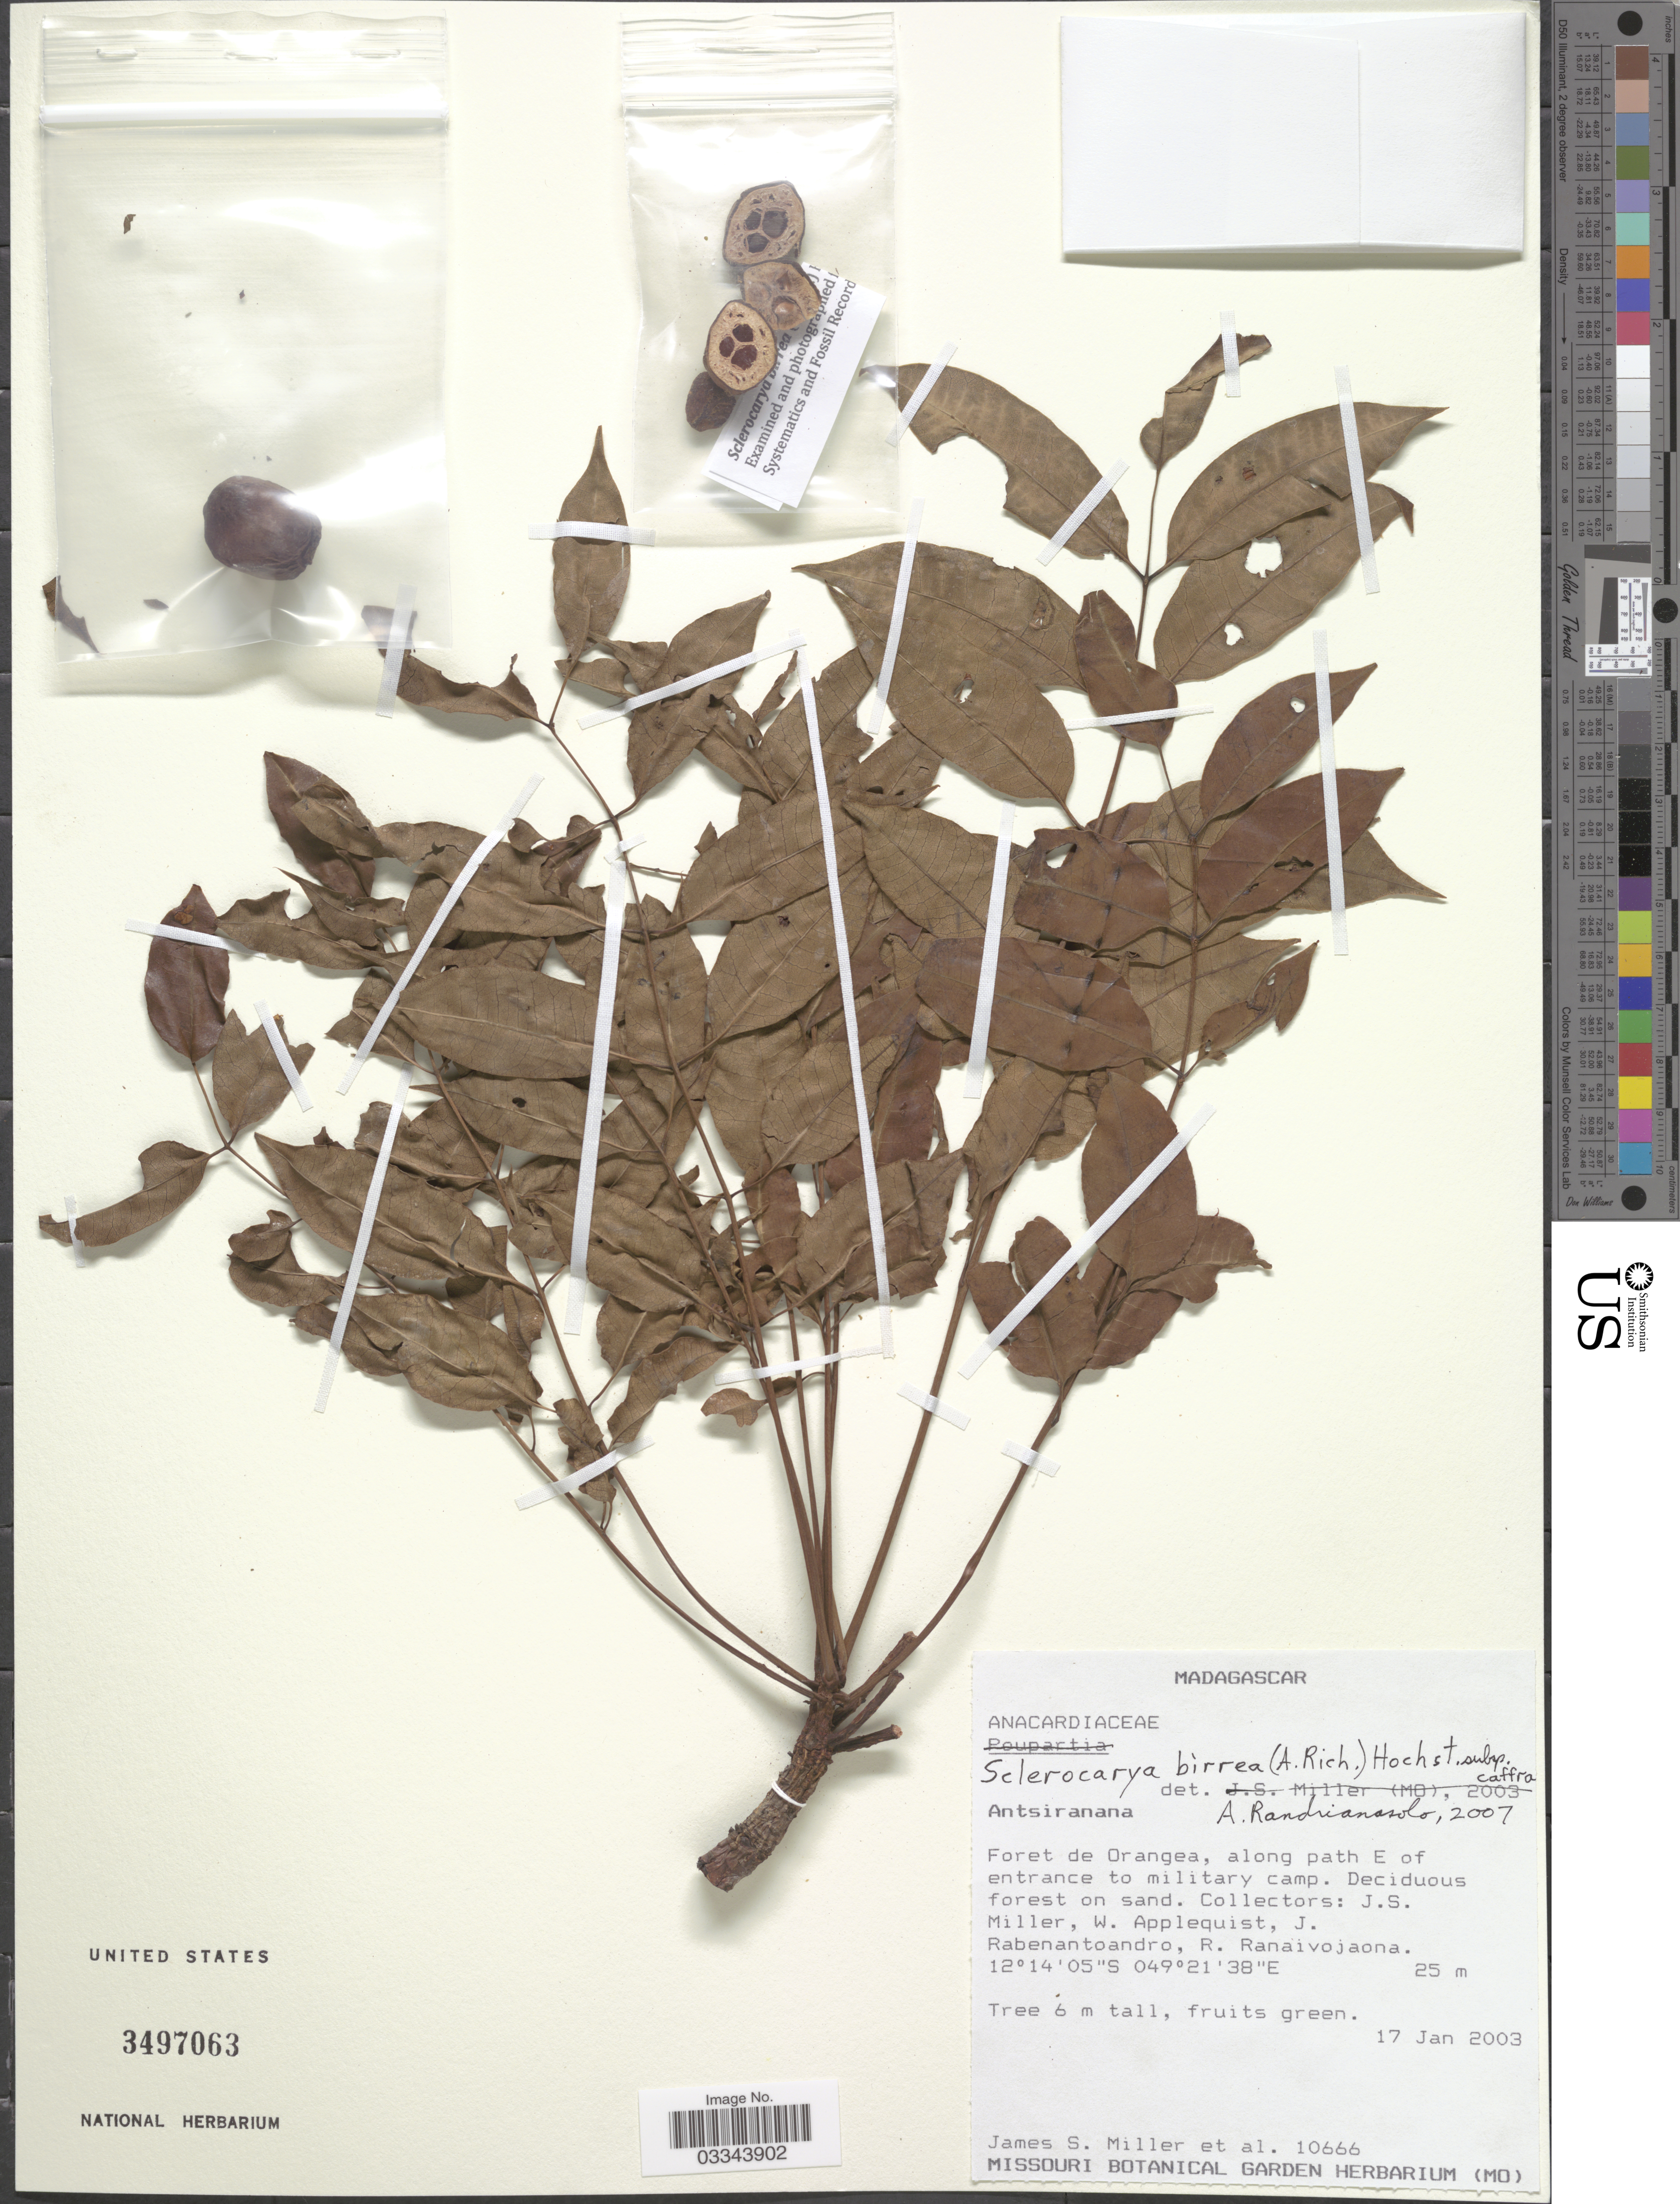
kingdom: Plantae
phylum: Tracheophyta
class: Magnoliopsida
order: Sapindales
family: Anacardiaceae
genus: Sclerocarya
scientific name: Sclerocarya birrea subsp. birrea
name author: (A. Rich.) Hochst.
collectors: J. S. Miller, W. Applequist, J. Rabenantoandro & R. Ranaivojaona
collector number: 10666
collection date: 2003-01-17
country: Madagascar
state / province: Diana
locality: Foret de Orangea, along path E of entrance to military camp.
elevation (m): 25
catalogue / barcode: US 3497063